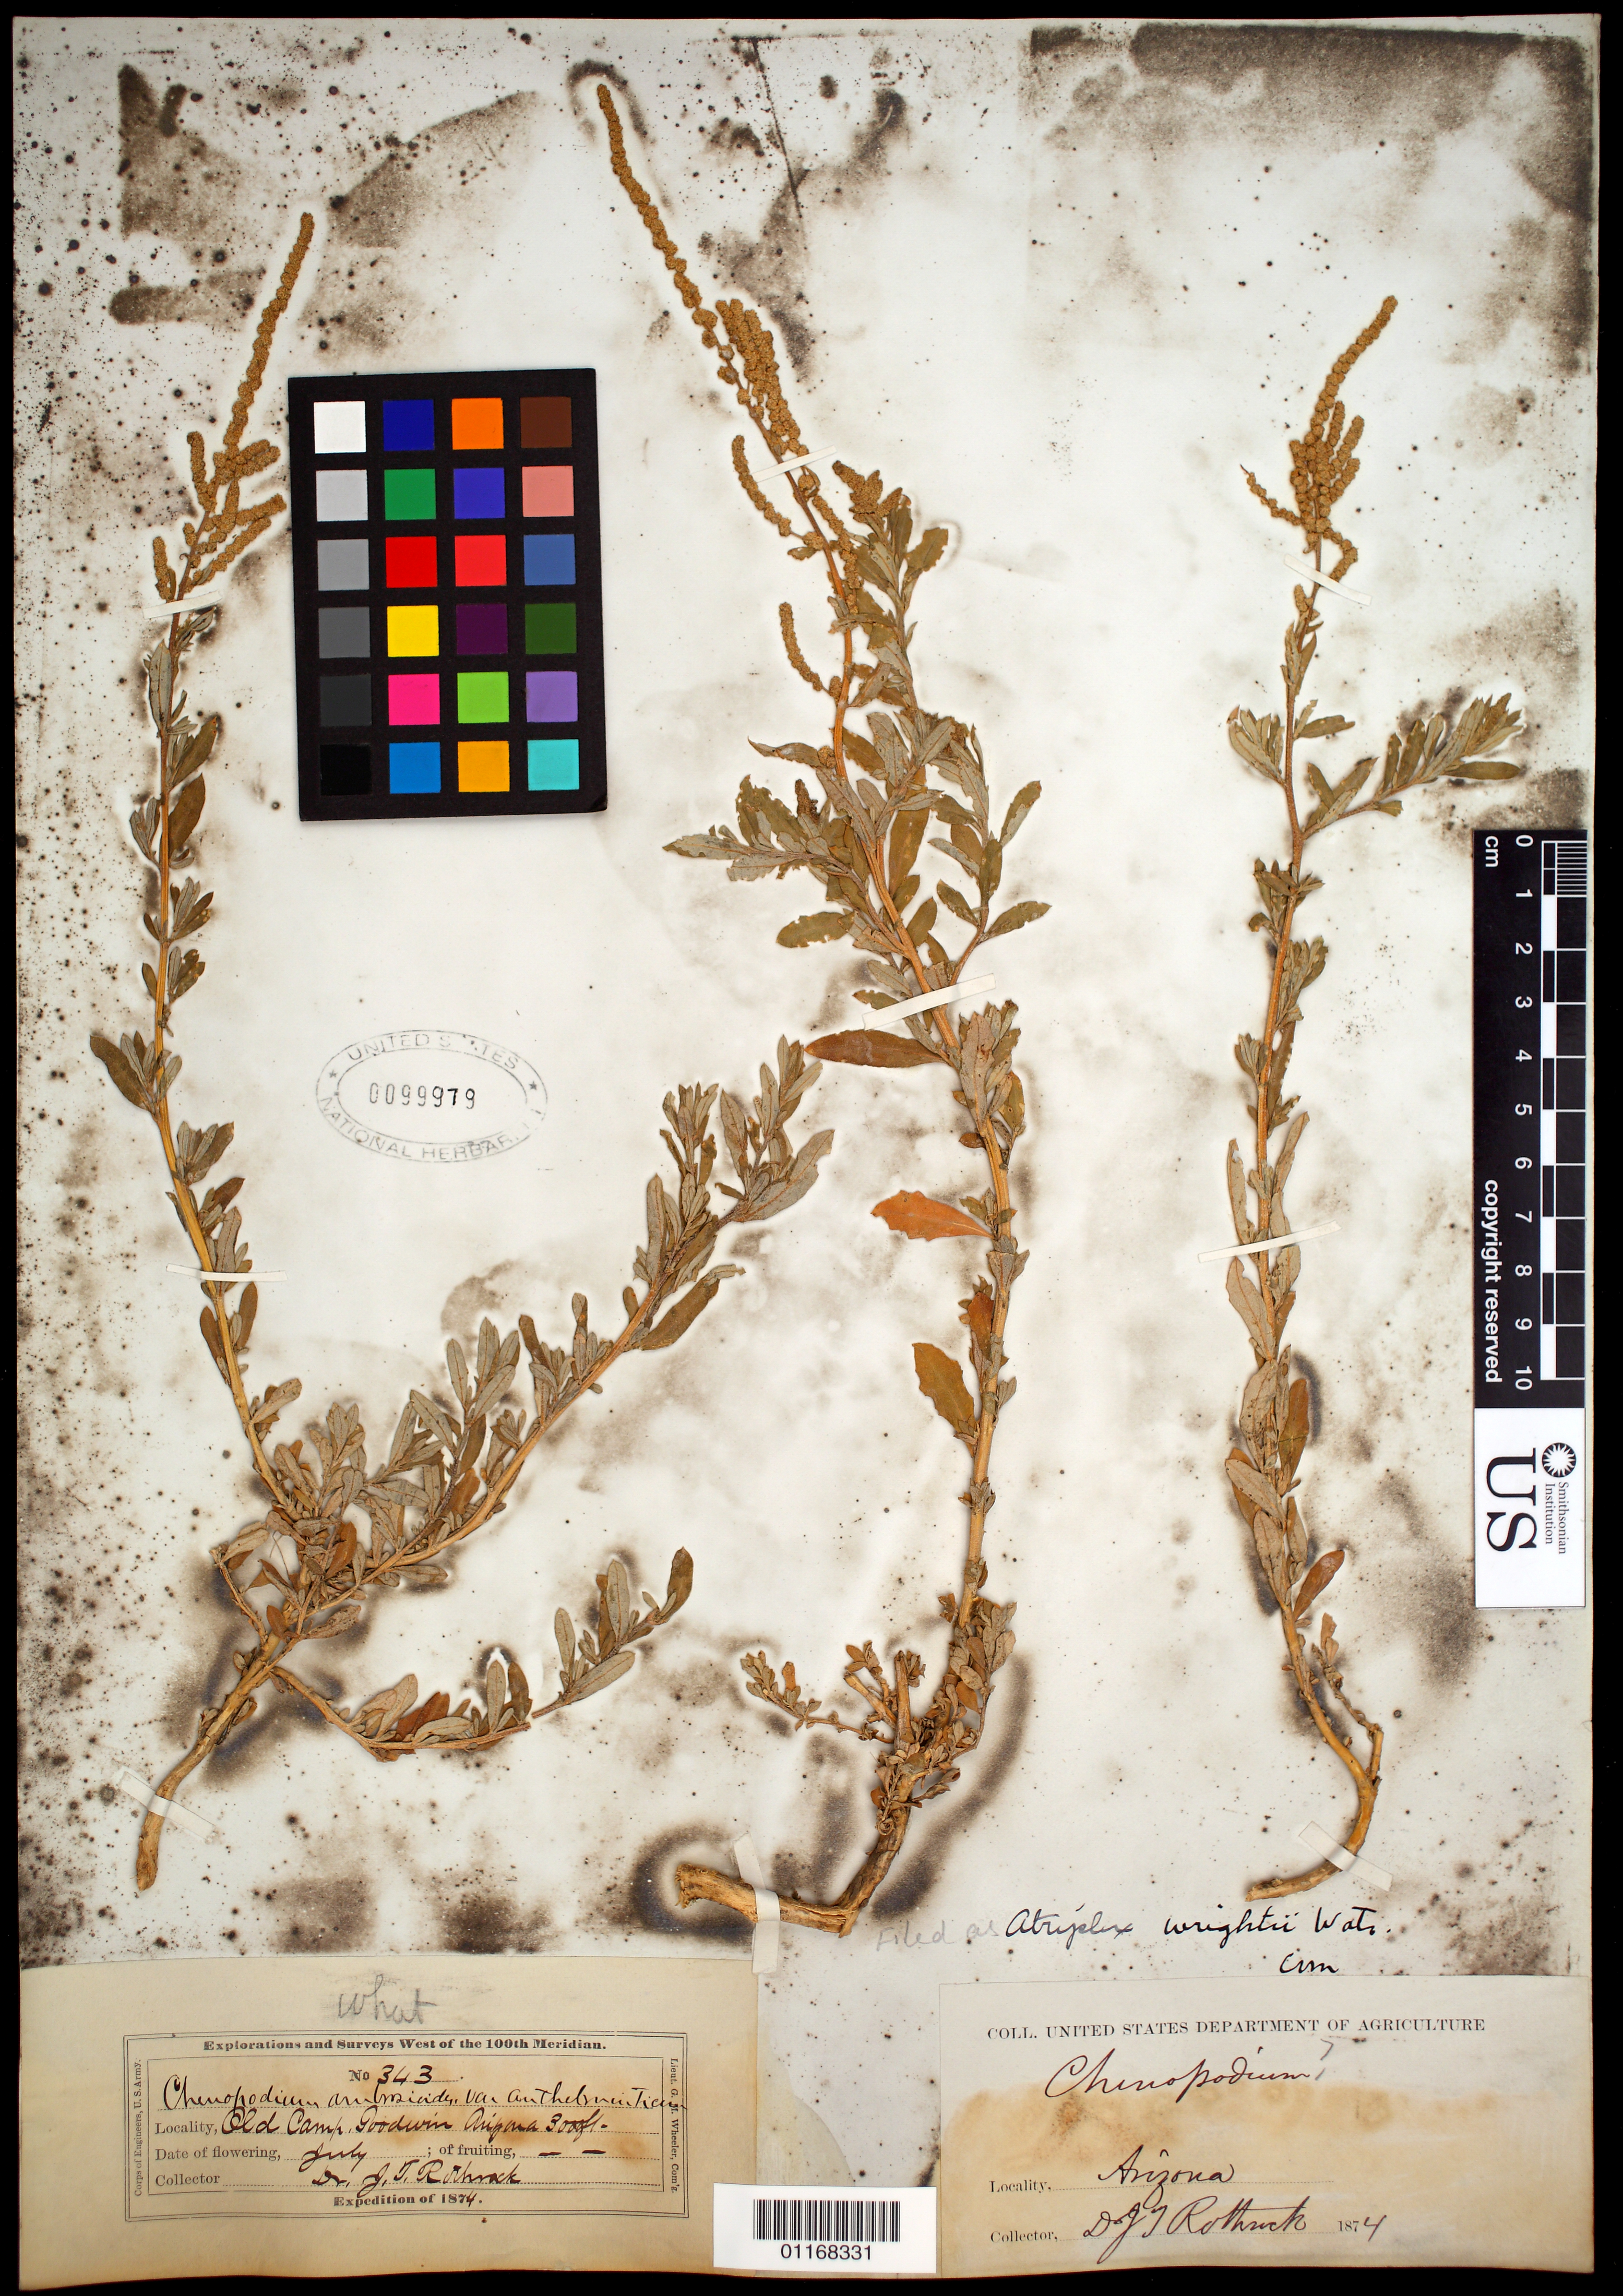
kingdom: Plantae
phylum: Tracheophyta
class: Magnoliopsida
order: Caryophyllales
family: Amaranthaceae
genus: Atriplex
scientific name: Atriplex wrightii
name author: S. Watson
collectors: J. T. Rothrock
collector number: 343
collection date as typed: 1874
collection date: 1874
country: United States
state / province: Arizona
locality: Camp Goodwin.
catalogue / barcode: US 99979